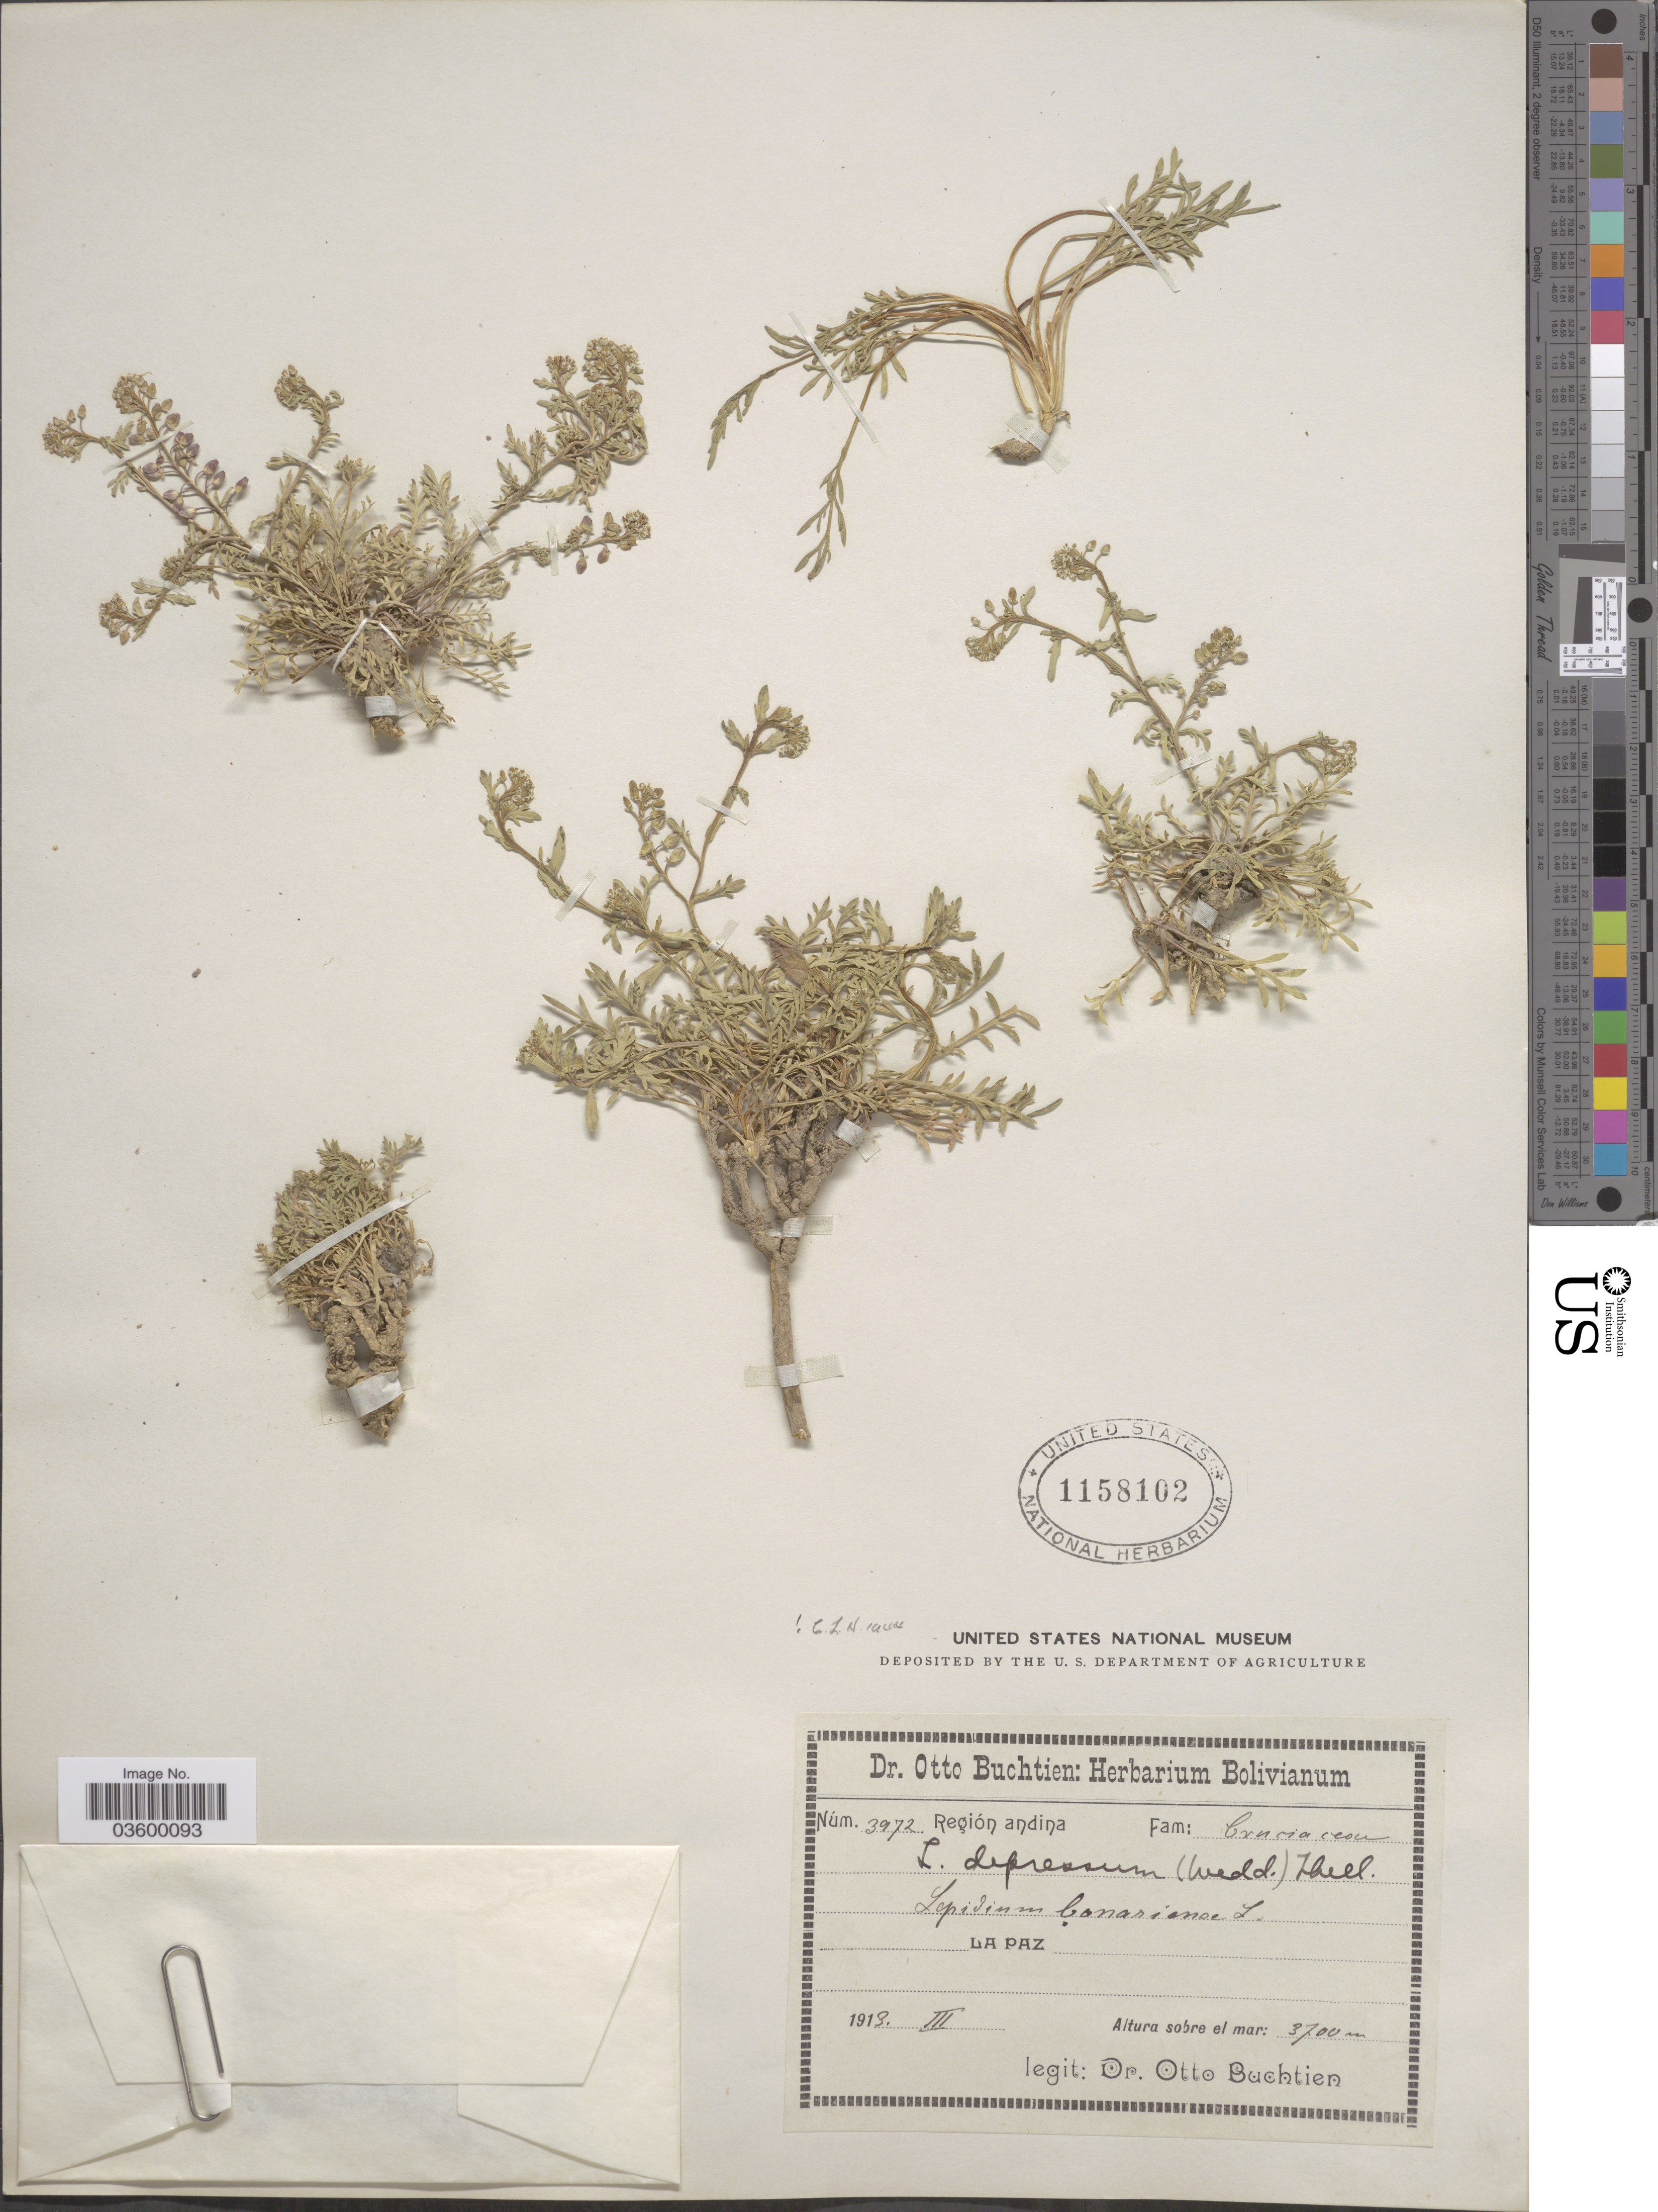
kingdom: Plantae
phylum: Tracheophyta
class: Magnoliopsida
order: Brassicales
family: Brassicaceae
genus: Lepidium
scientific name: Lepidium depressum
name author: Thell.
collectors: O. Buchtien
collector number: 3972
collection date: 1913-03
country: Bolivia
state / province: La Paz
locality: Región andina.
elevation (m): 3700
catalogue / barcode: US 1158102